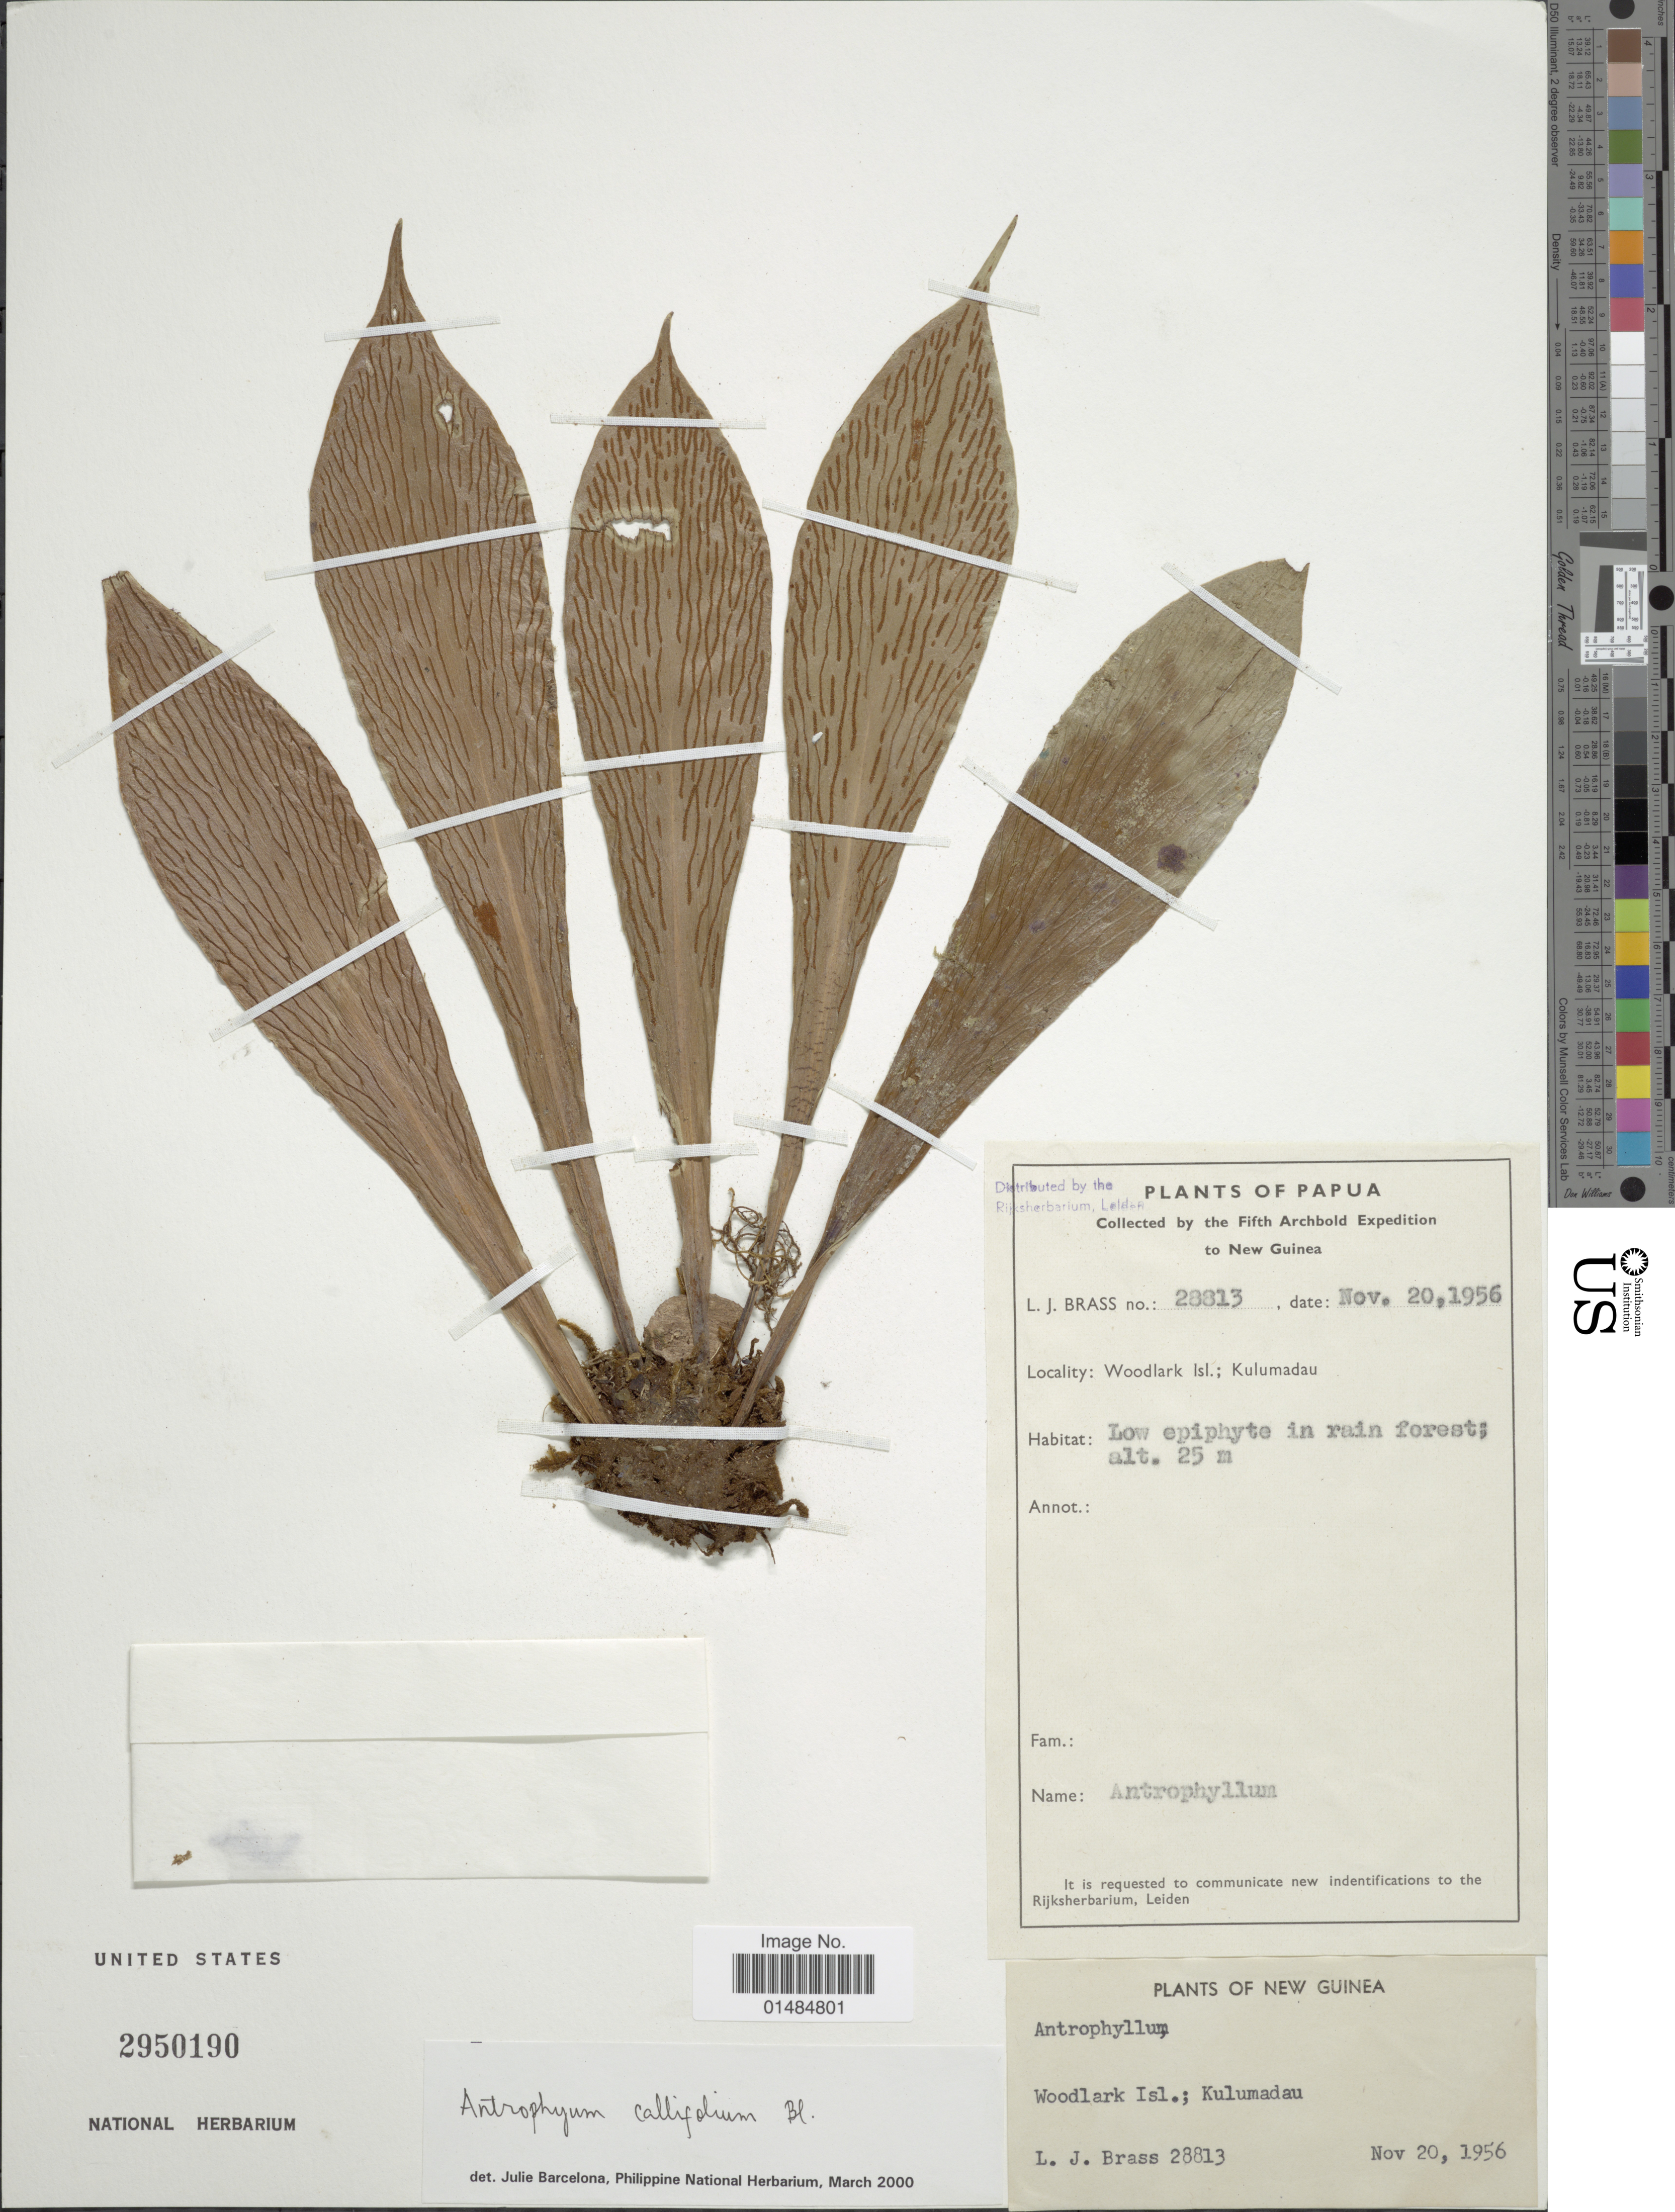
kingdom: Plantae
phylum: Tracheophyta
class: Polypodiopsida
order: Polypodiales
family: Pteridaceae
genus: Antrophyum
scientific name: Antrophyum callifolium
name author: Blume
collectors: L. J. Brass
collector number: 28813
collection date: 1956-11-20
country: Indonesia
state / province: Papua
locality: Woodlark Isl.; Kulumadau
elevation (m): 25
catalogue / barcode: US 2950190